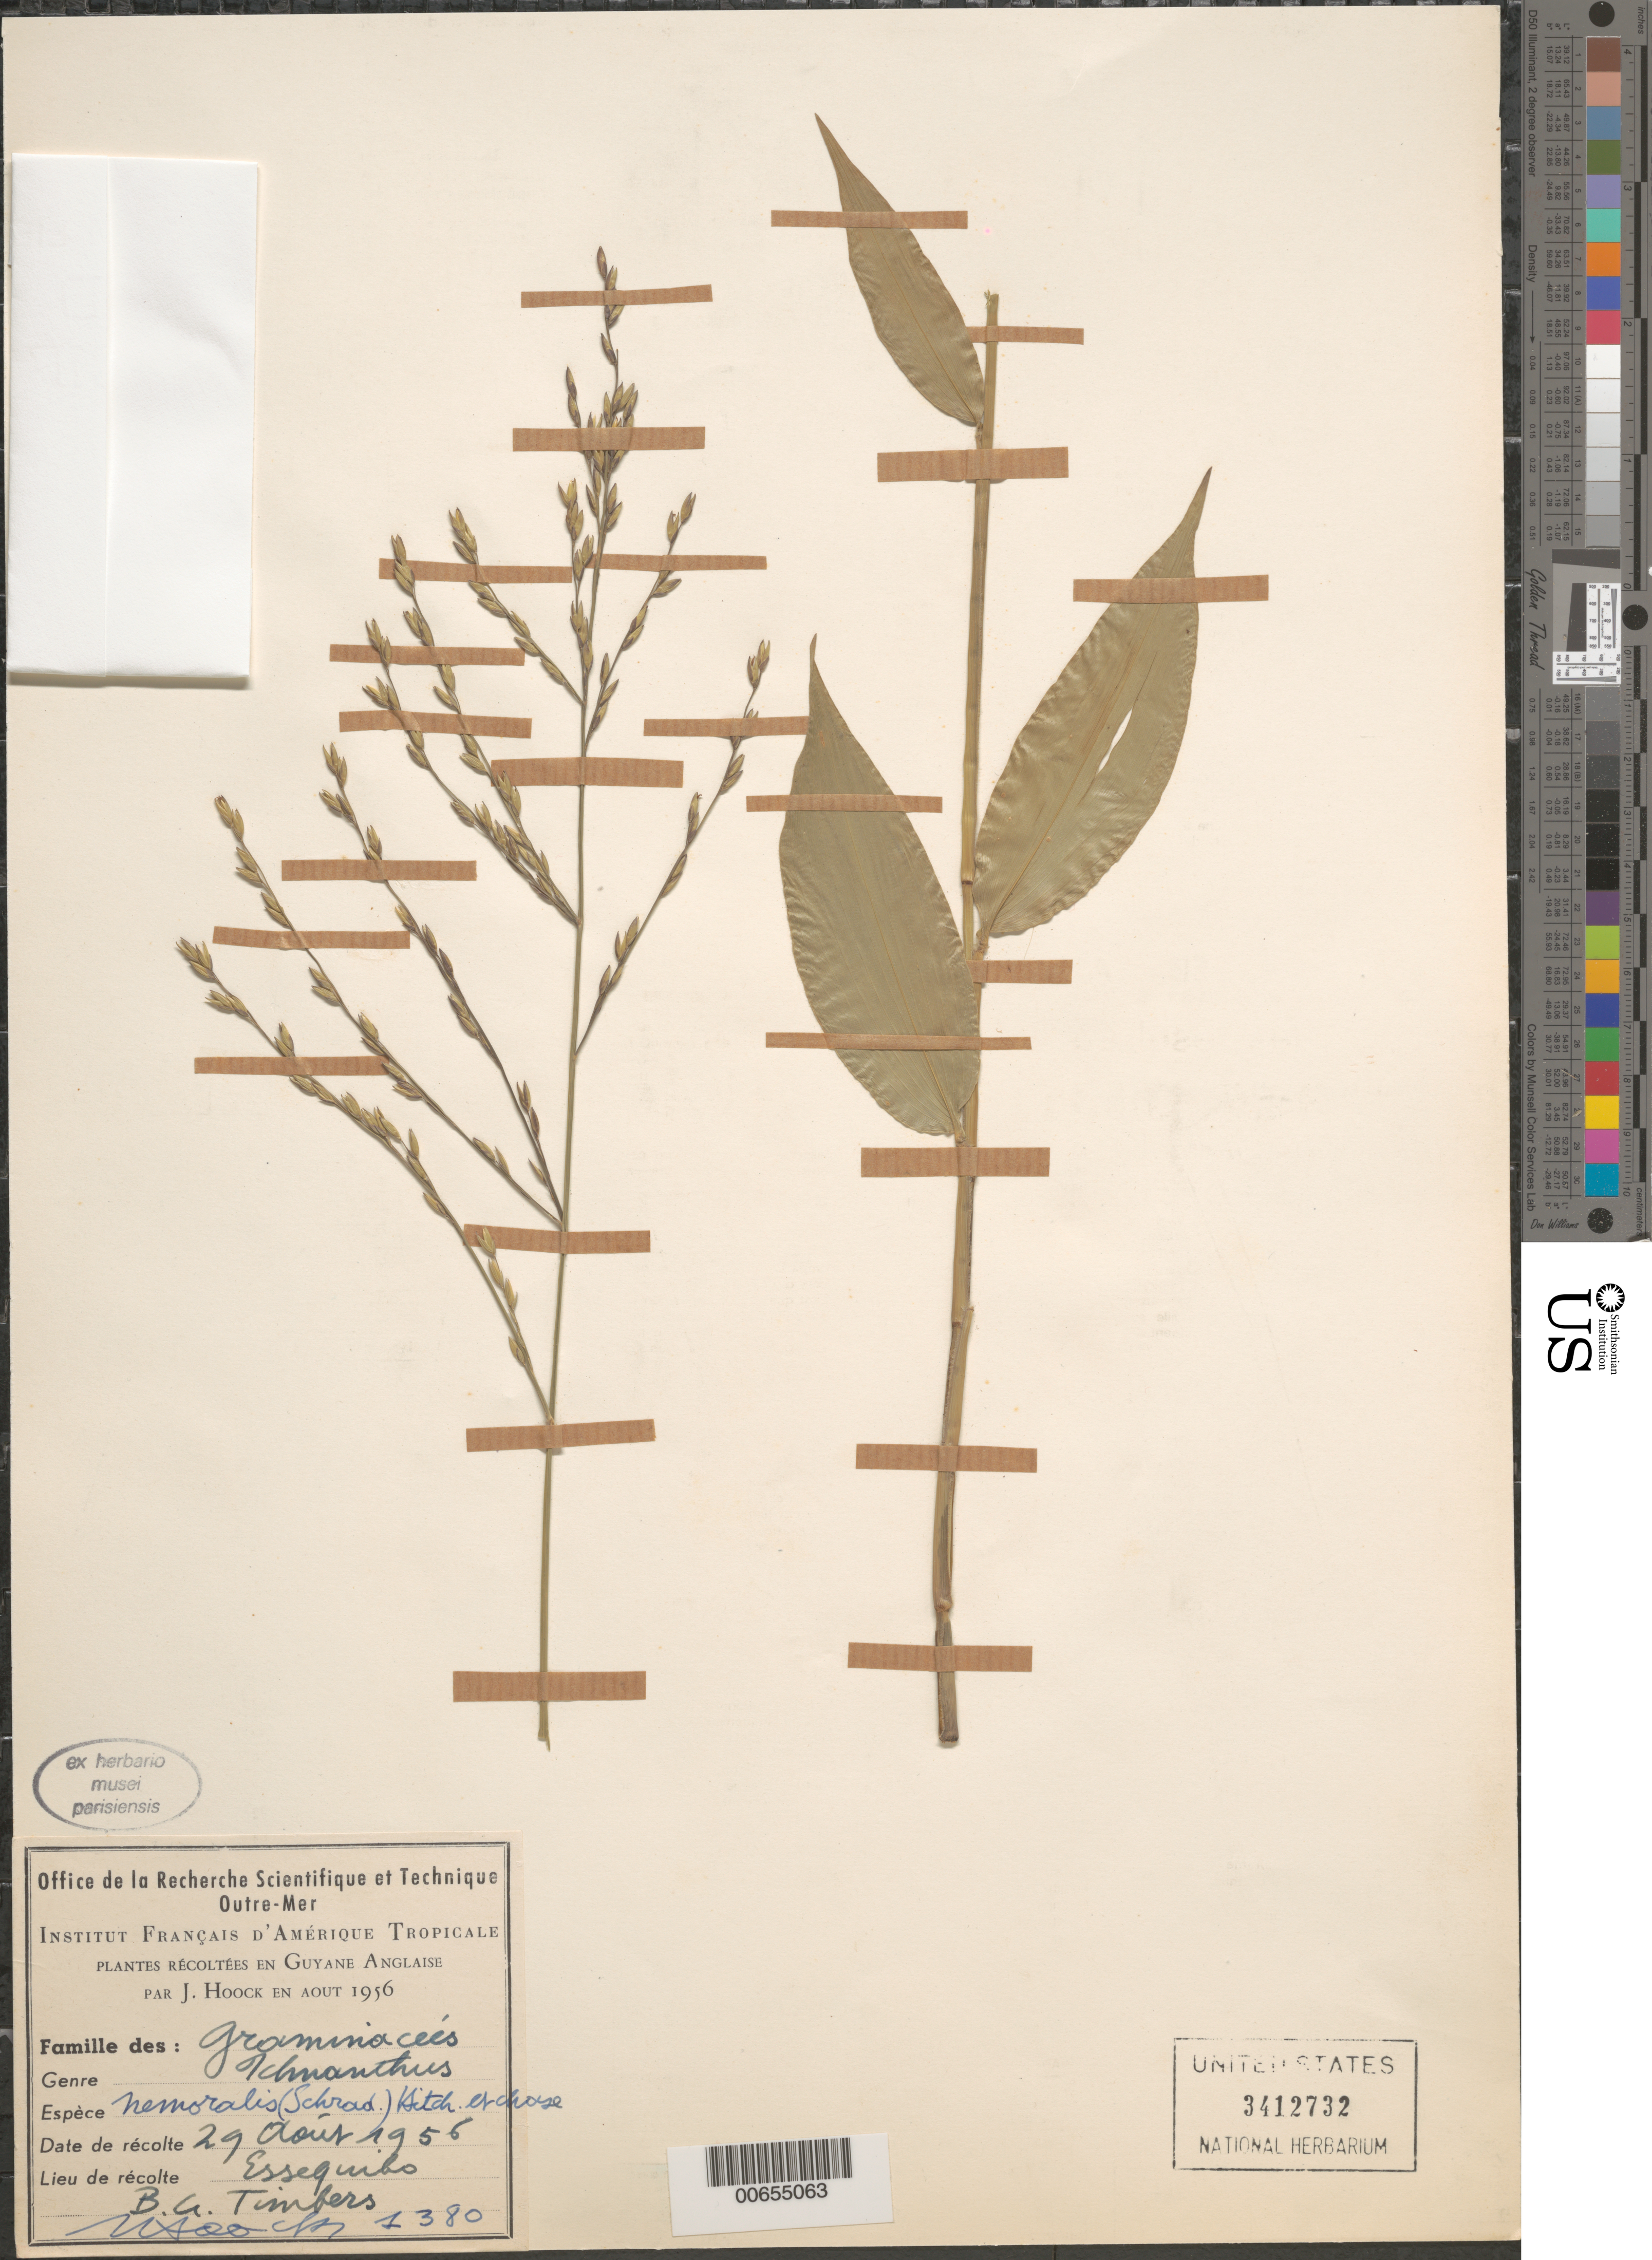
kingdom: Plantae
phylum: Tracheophyta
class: Liliopsida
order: Poales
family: Poaceae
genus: Ichnanthus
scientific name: Ichnanthus nemoralis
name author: (Schrad.) Hitchc. & Chase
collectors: J. Hoock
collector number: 1380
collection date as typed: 29-Aug-56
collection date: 1956-08-29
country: Guyana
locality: Essequibo, B.G. Timbers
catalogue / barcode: US 3412732